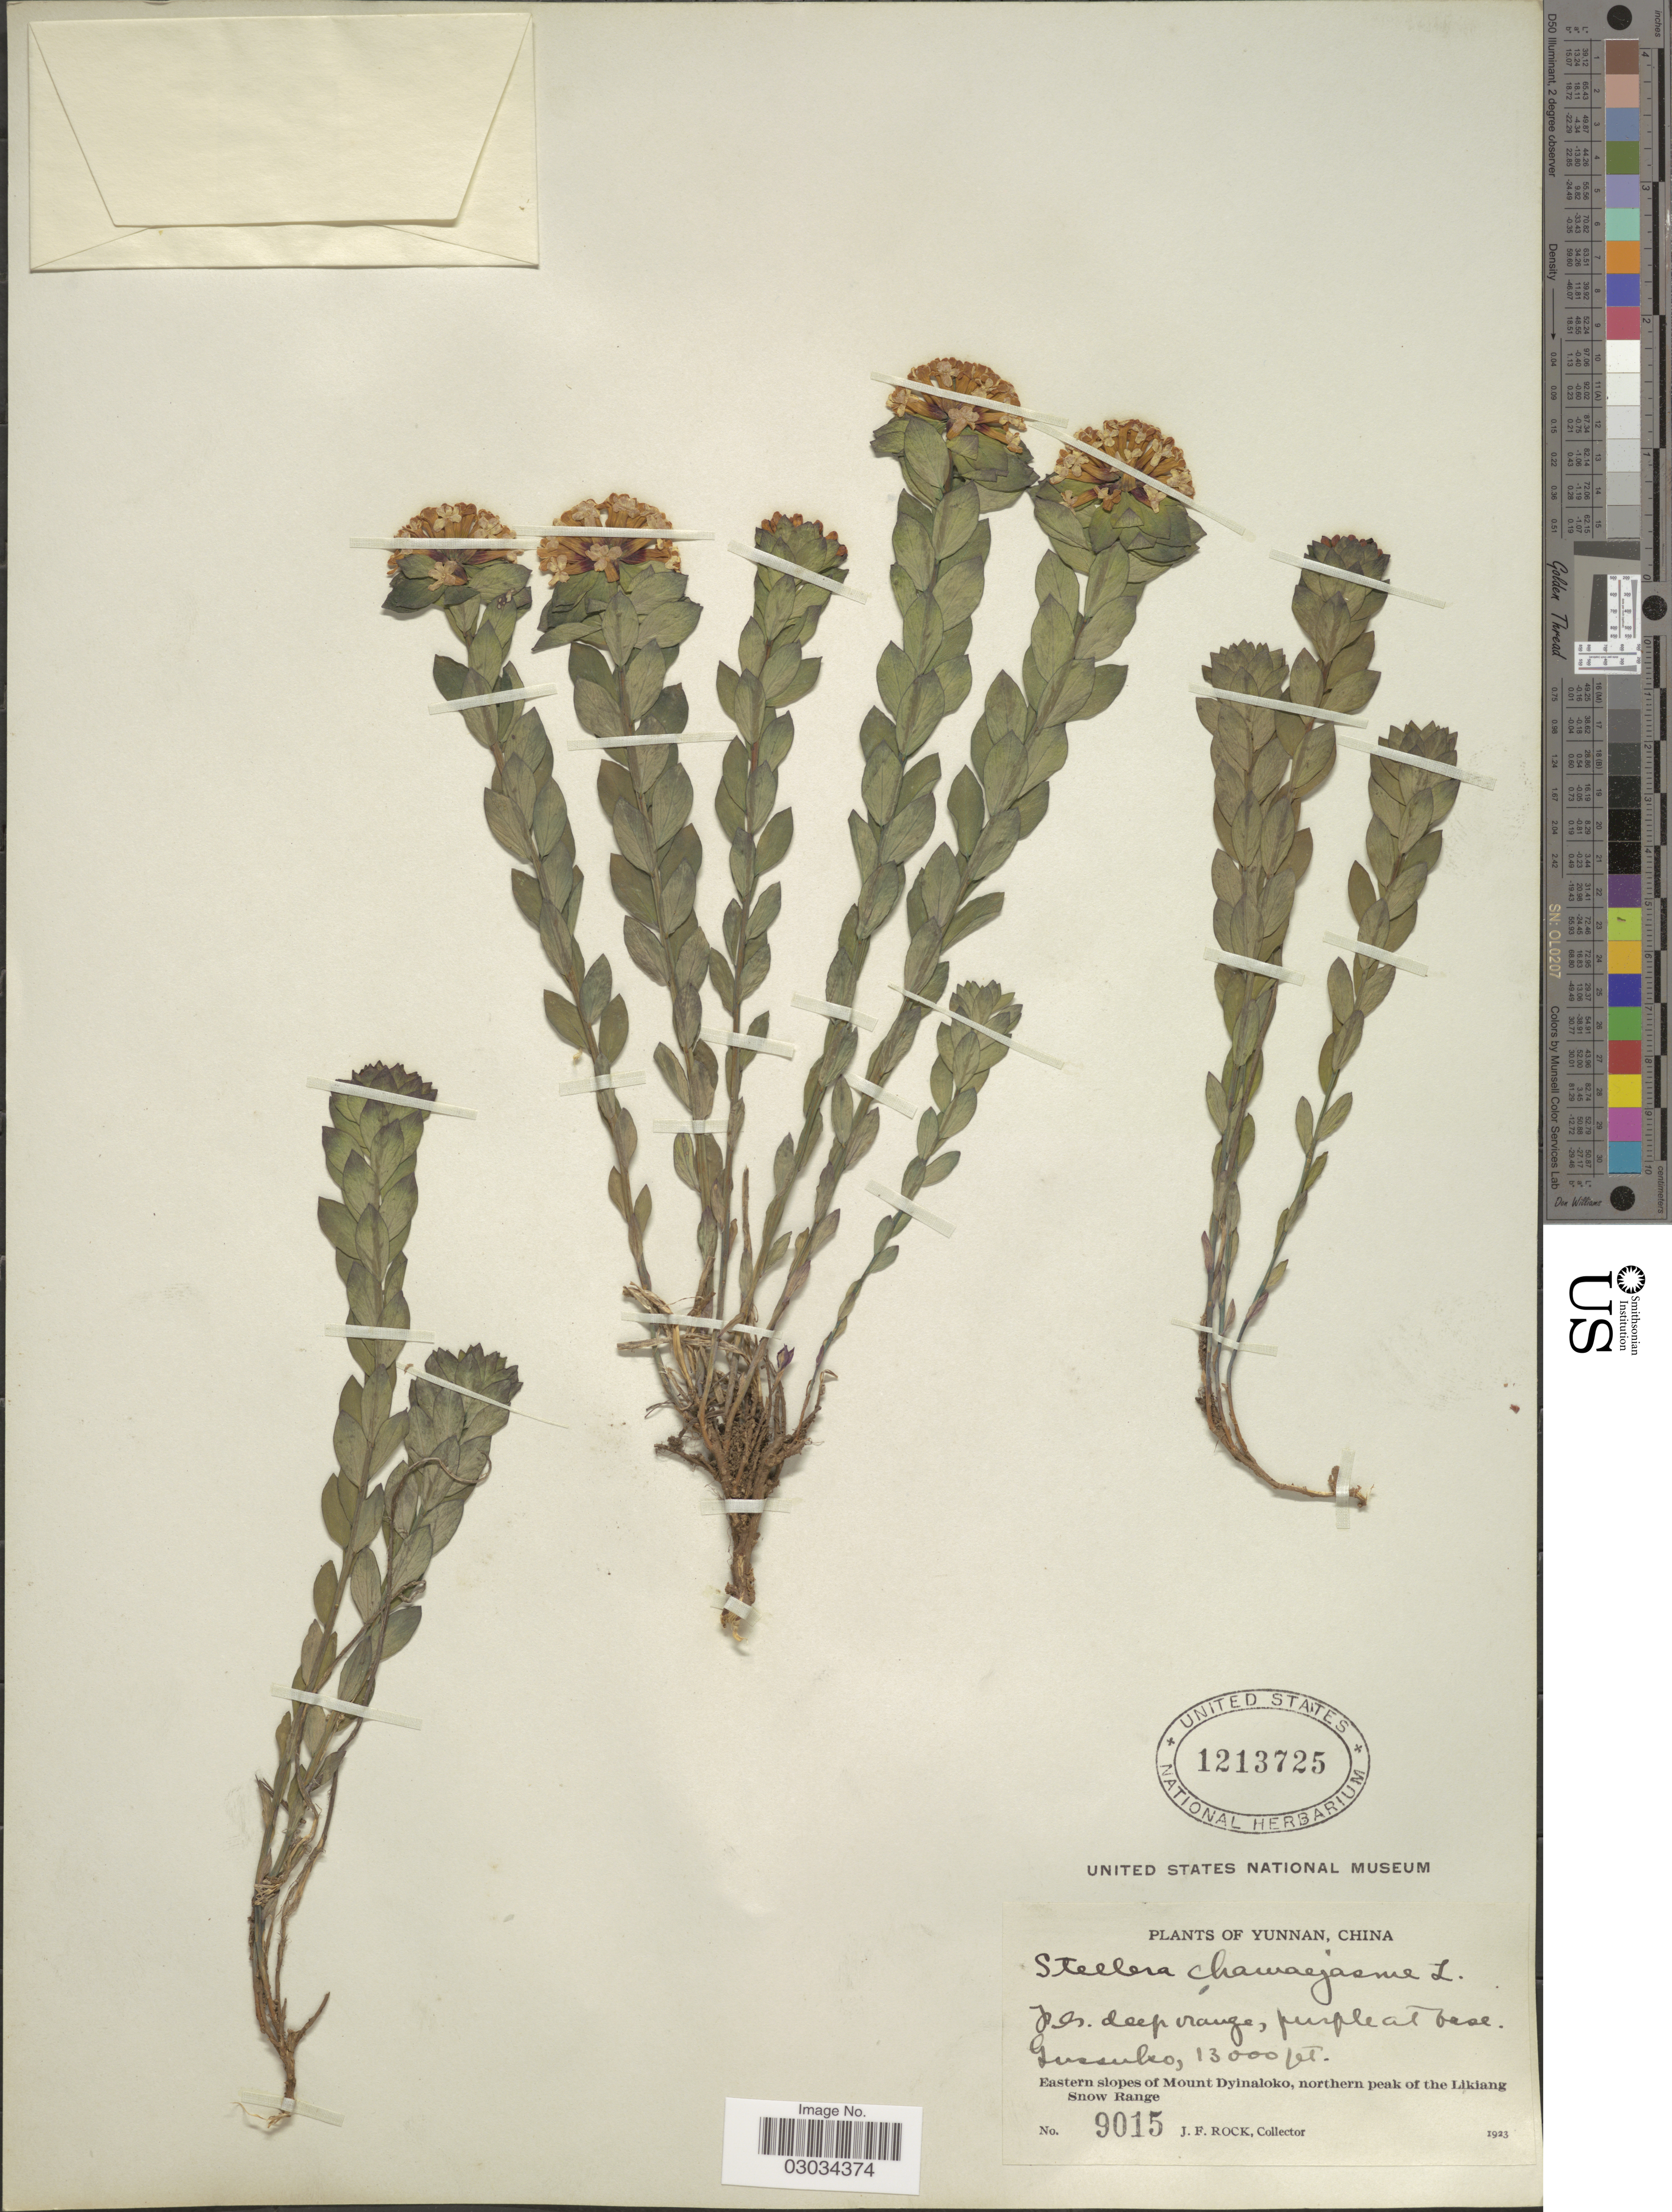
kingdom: Plantae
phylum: Tracheophyta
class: Magnoliopsida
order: Malvales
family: Thymelaeaceae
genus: Stellera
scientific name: Stellera chamaejasme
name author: L.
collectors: J. Rock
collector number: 9015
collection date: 1923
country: China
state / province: Yunnan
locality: Gussuko. Eastern slopes of Mount Dyinaloko, northern peak of the Likiang Snow Range.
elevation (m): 396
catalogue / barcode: US 1213725